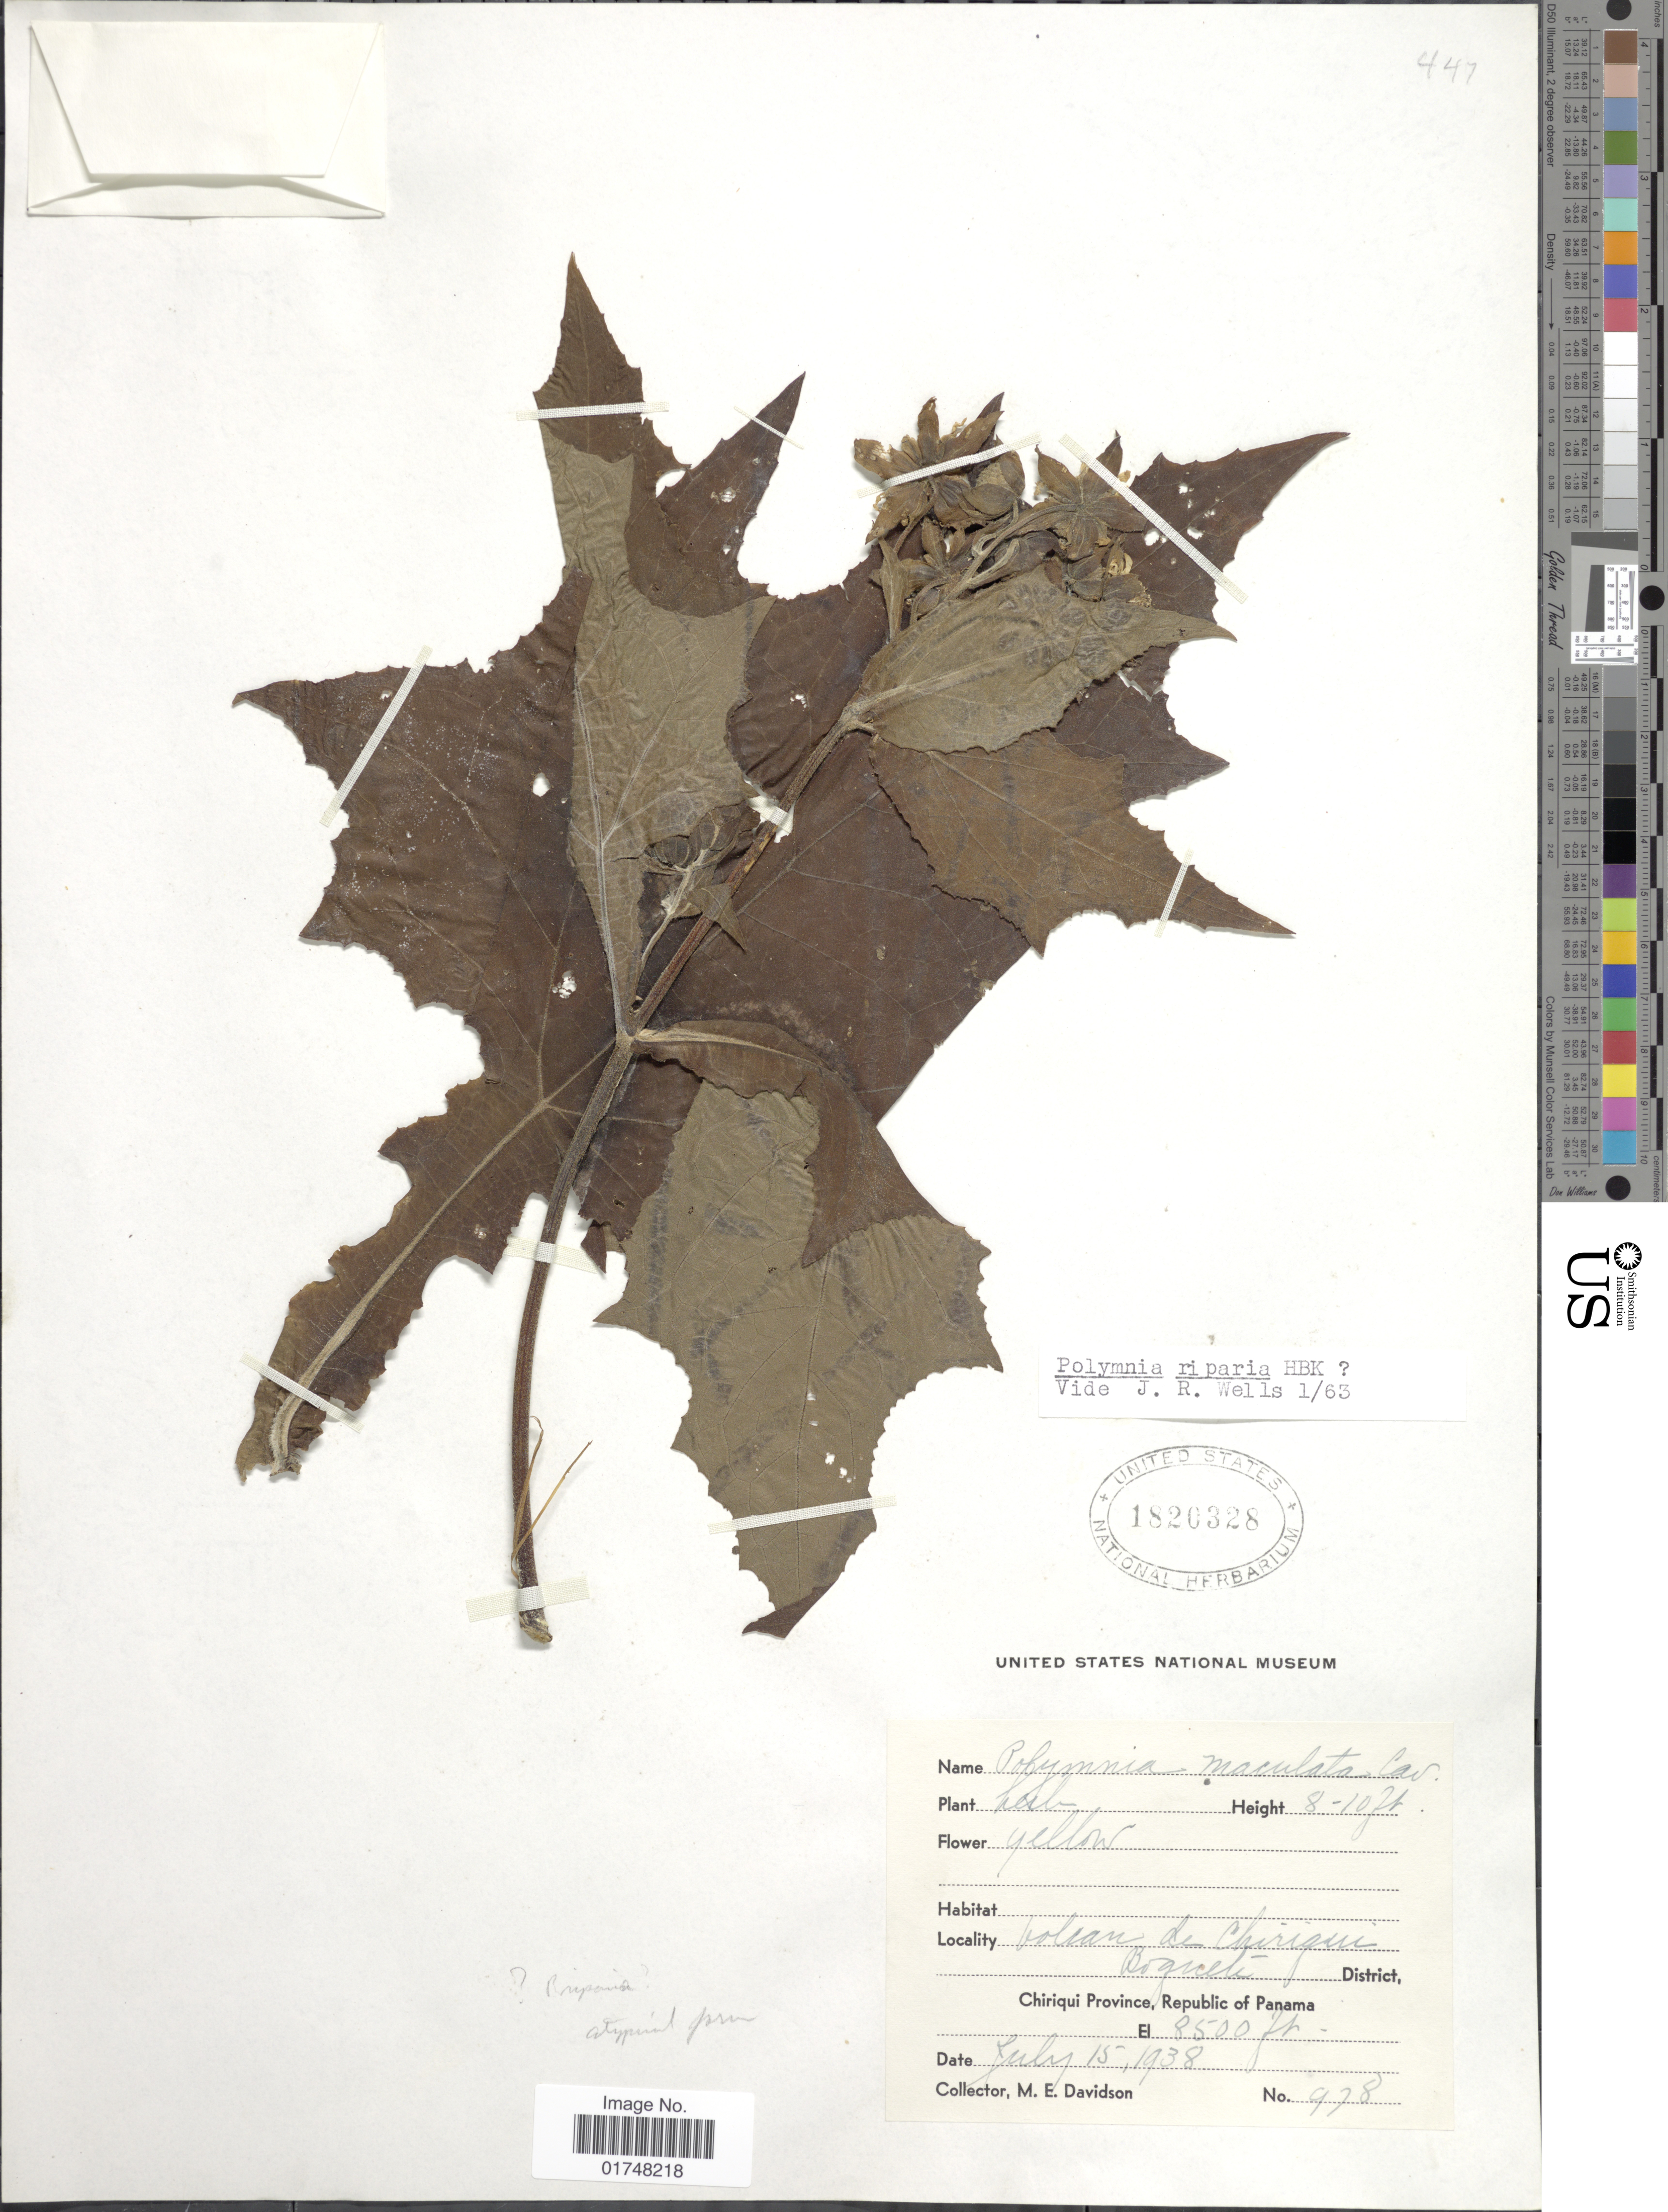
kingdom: Plantae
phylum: Tracheophyta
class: Magnoliopsida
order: Asterales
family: Asteraceae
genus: Smallanthus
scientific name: Smallanthus riparius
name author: (Kunth) H. Rob.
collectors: M. E. Davidson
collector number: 978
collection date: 1938-07-15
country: Panama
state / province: Chiriqui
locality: Volcan de Chiriqui. Boguete District, Republic of Panama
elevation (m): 2591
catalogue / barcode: US 1820328